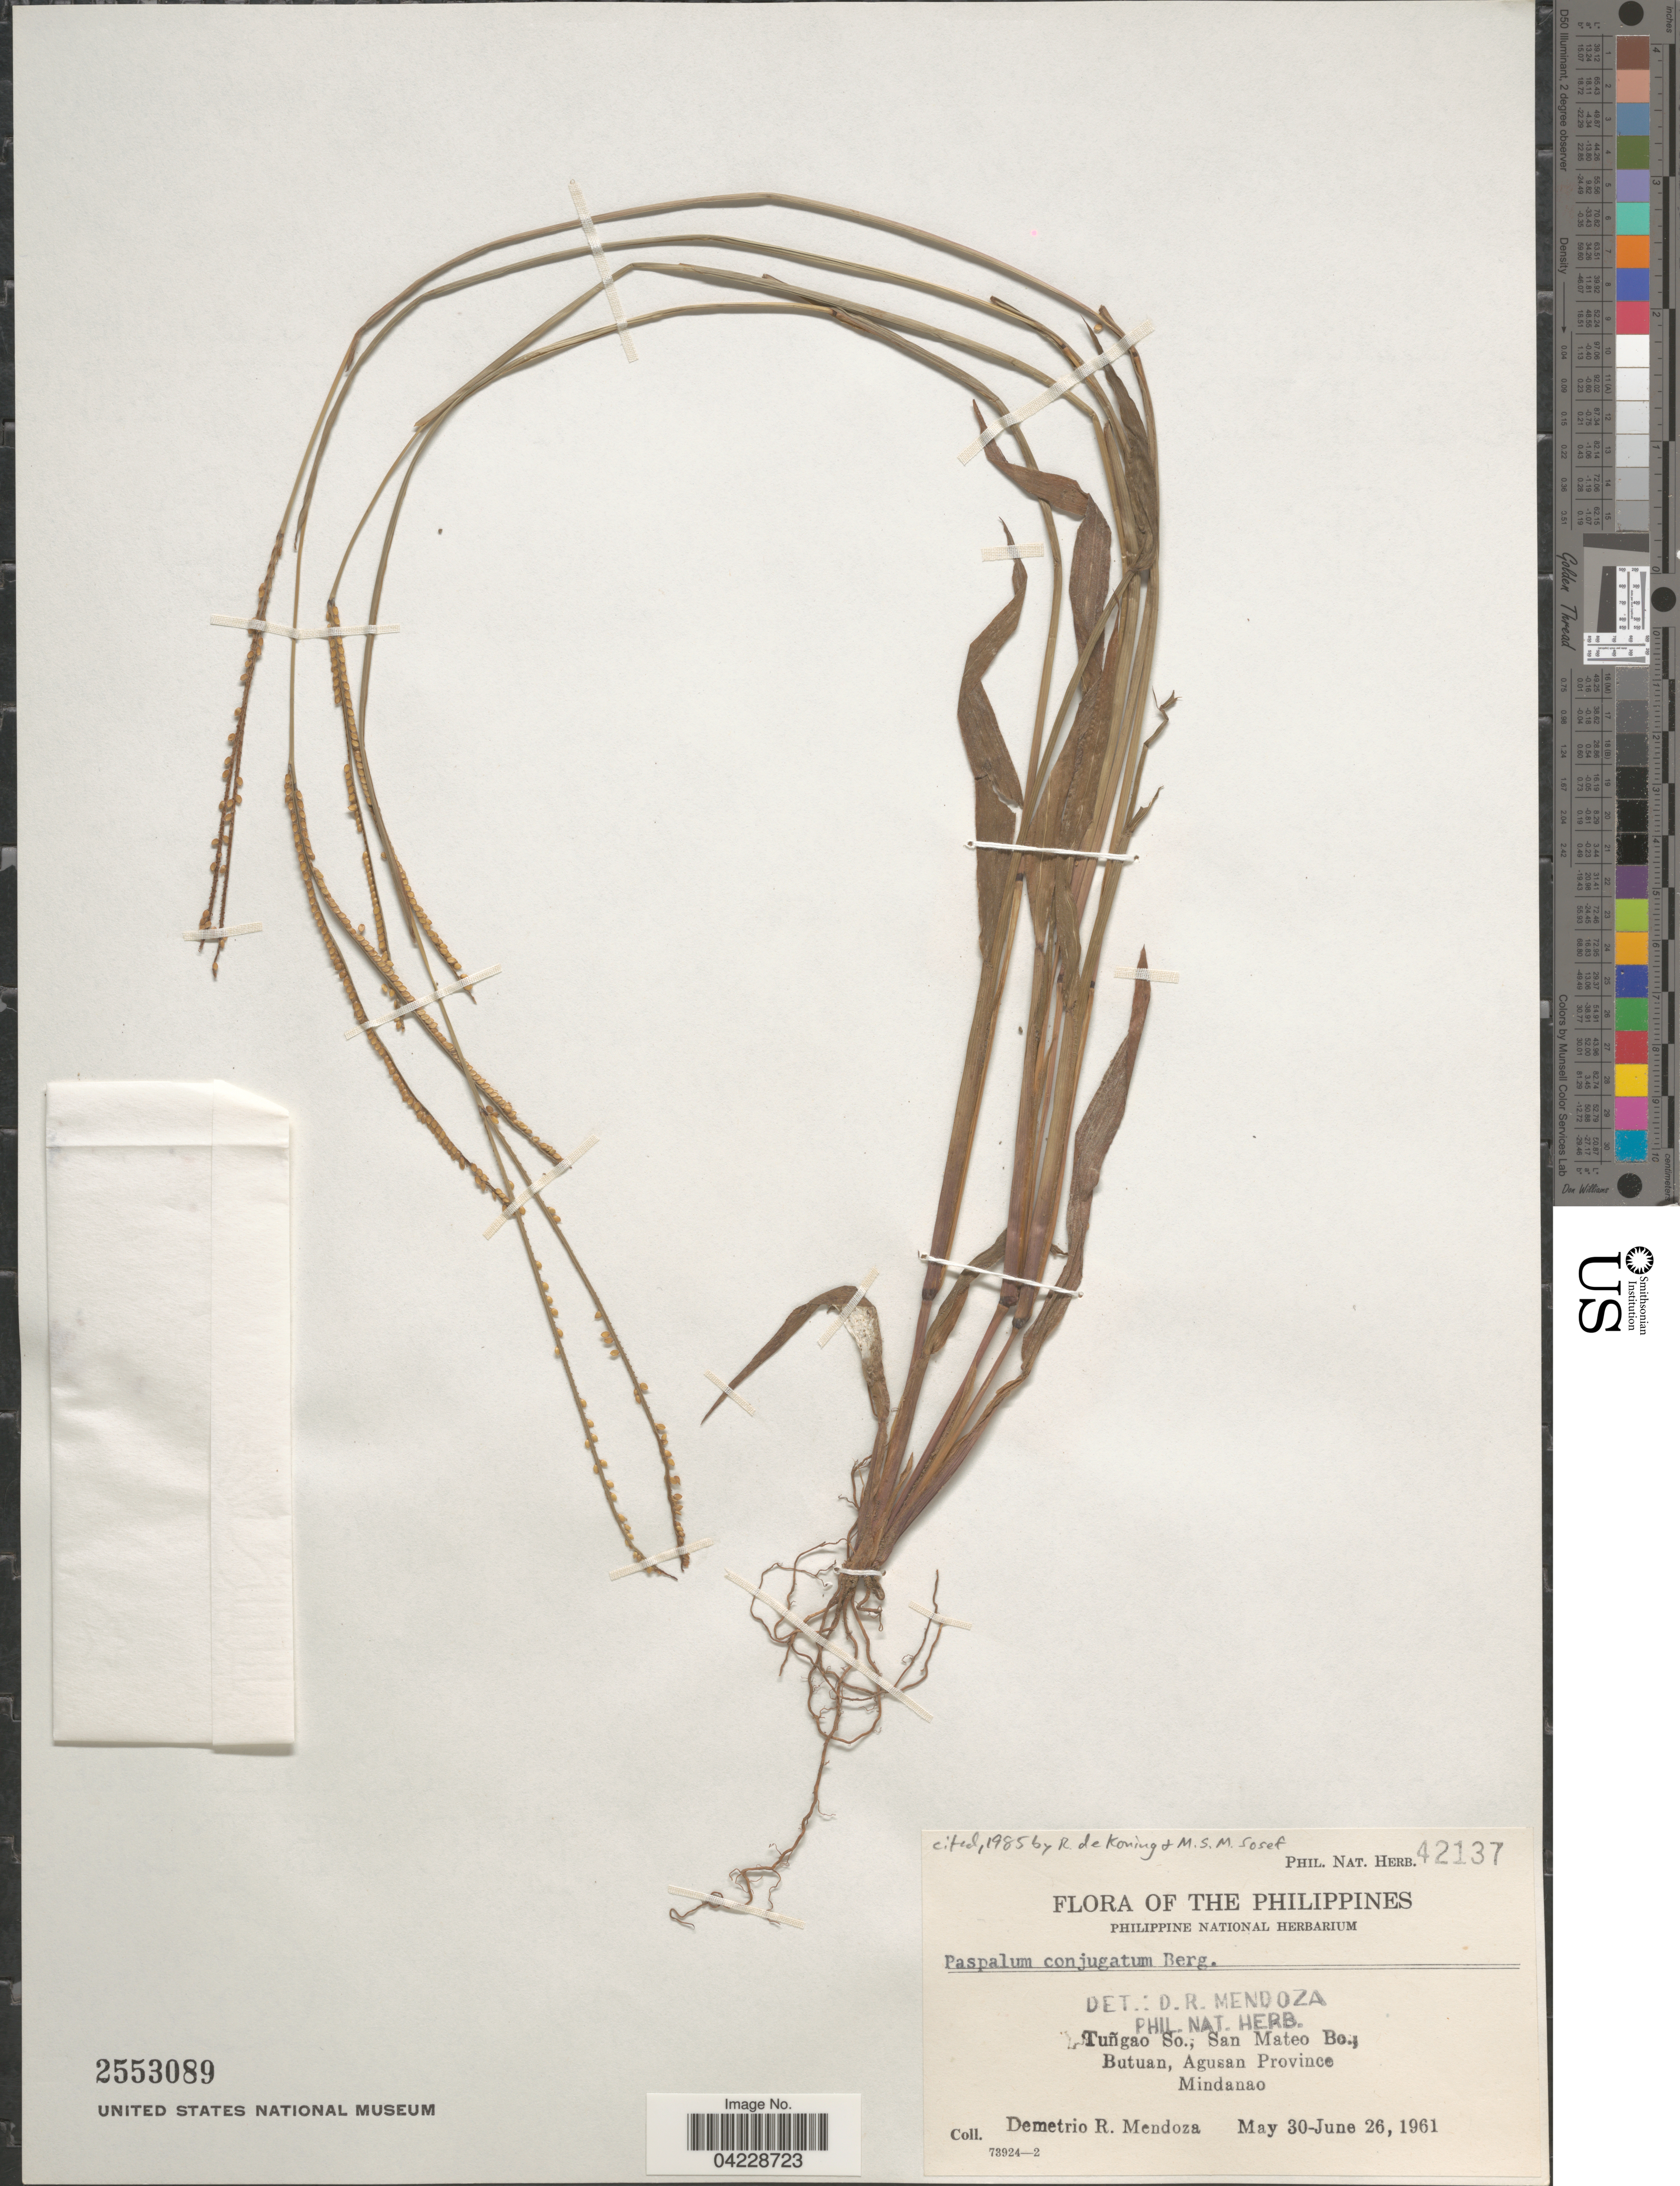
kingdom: Plantae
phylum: Tracheophyta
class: Liliopsida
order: Poales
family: Poaceae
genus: Paspalum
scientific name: Paspalum conjugatum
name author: P.J. Bergius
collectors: D. Mendoza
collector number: Phil. Nat. Herb. 42137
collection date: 1961-05-30/1962-06-26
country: Philippines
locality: Tu~ngao So.; San Mateo Bo., Butuan, Agusan Province. Mindanao.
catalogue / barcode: US 2553089